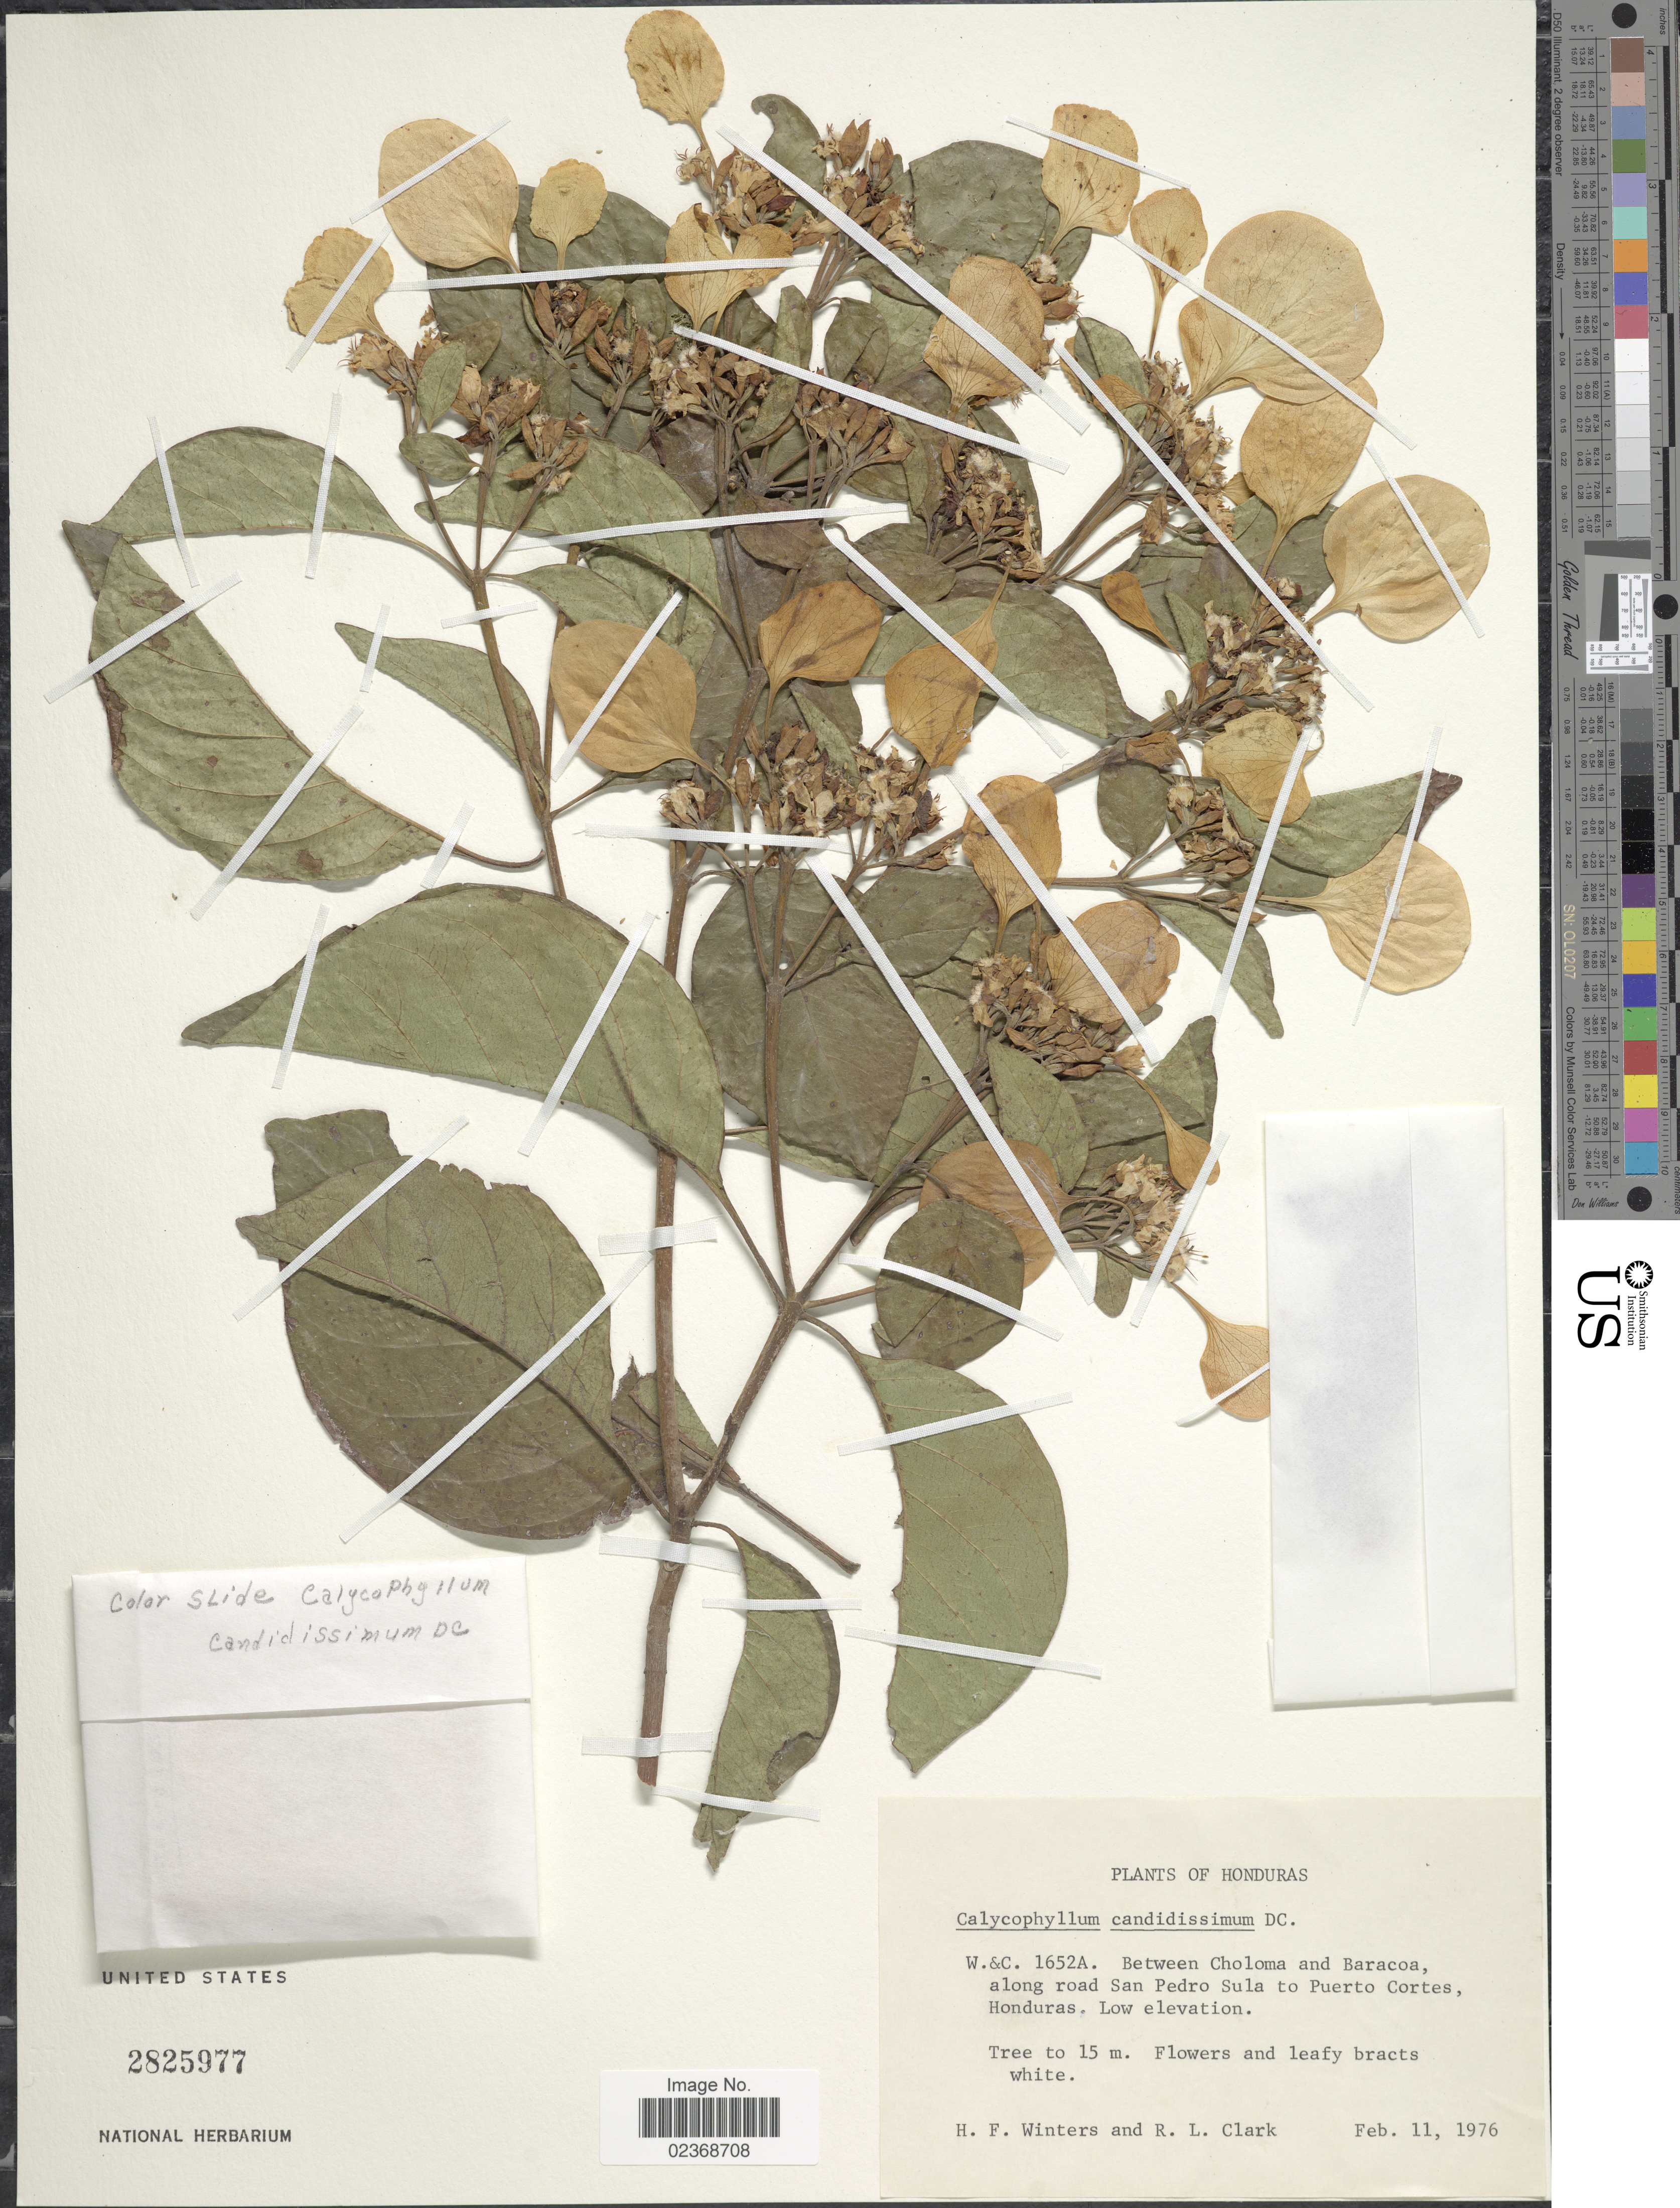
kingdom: Plantae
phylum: Tracheophyta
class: Magnoliopsida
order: Gentianales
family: Rubiaceae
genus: Calycophyllum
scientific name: Calycophyllum candidissimum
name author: (Vahl) DC.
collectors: H. Winters & R. L. Clark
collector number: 1652A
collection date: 1976-02-11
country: Honduras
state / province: Cortés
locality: Between Choloma and Baracoa, along road San Pedro Sula to Puerto Cortes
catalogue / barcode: US 2825977